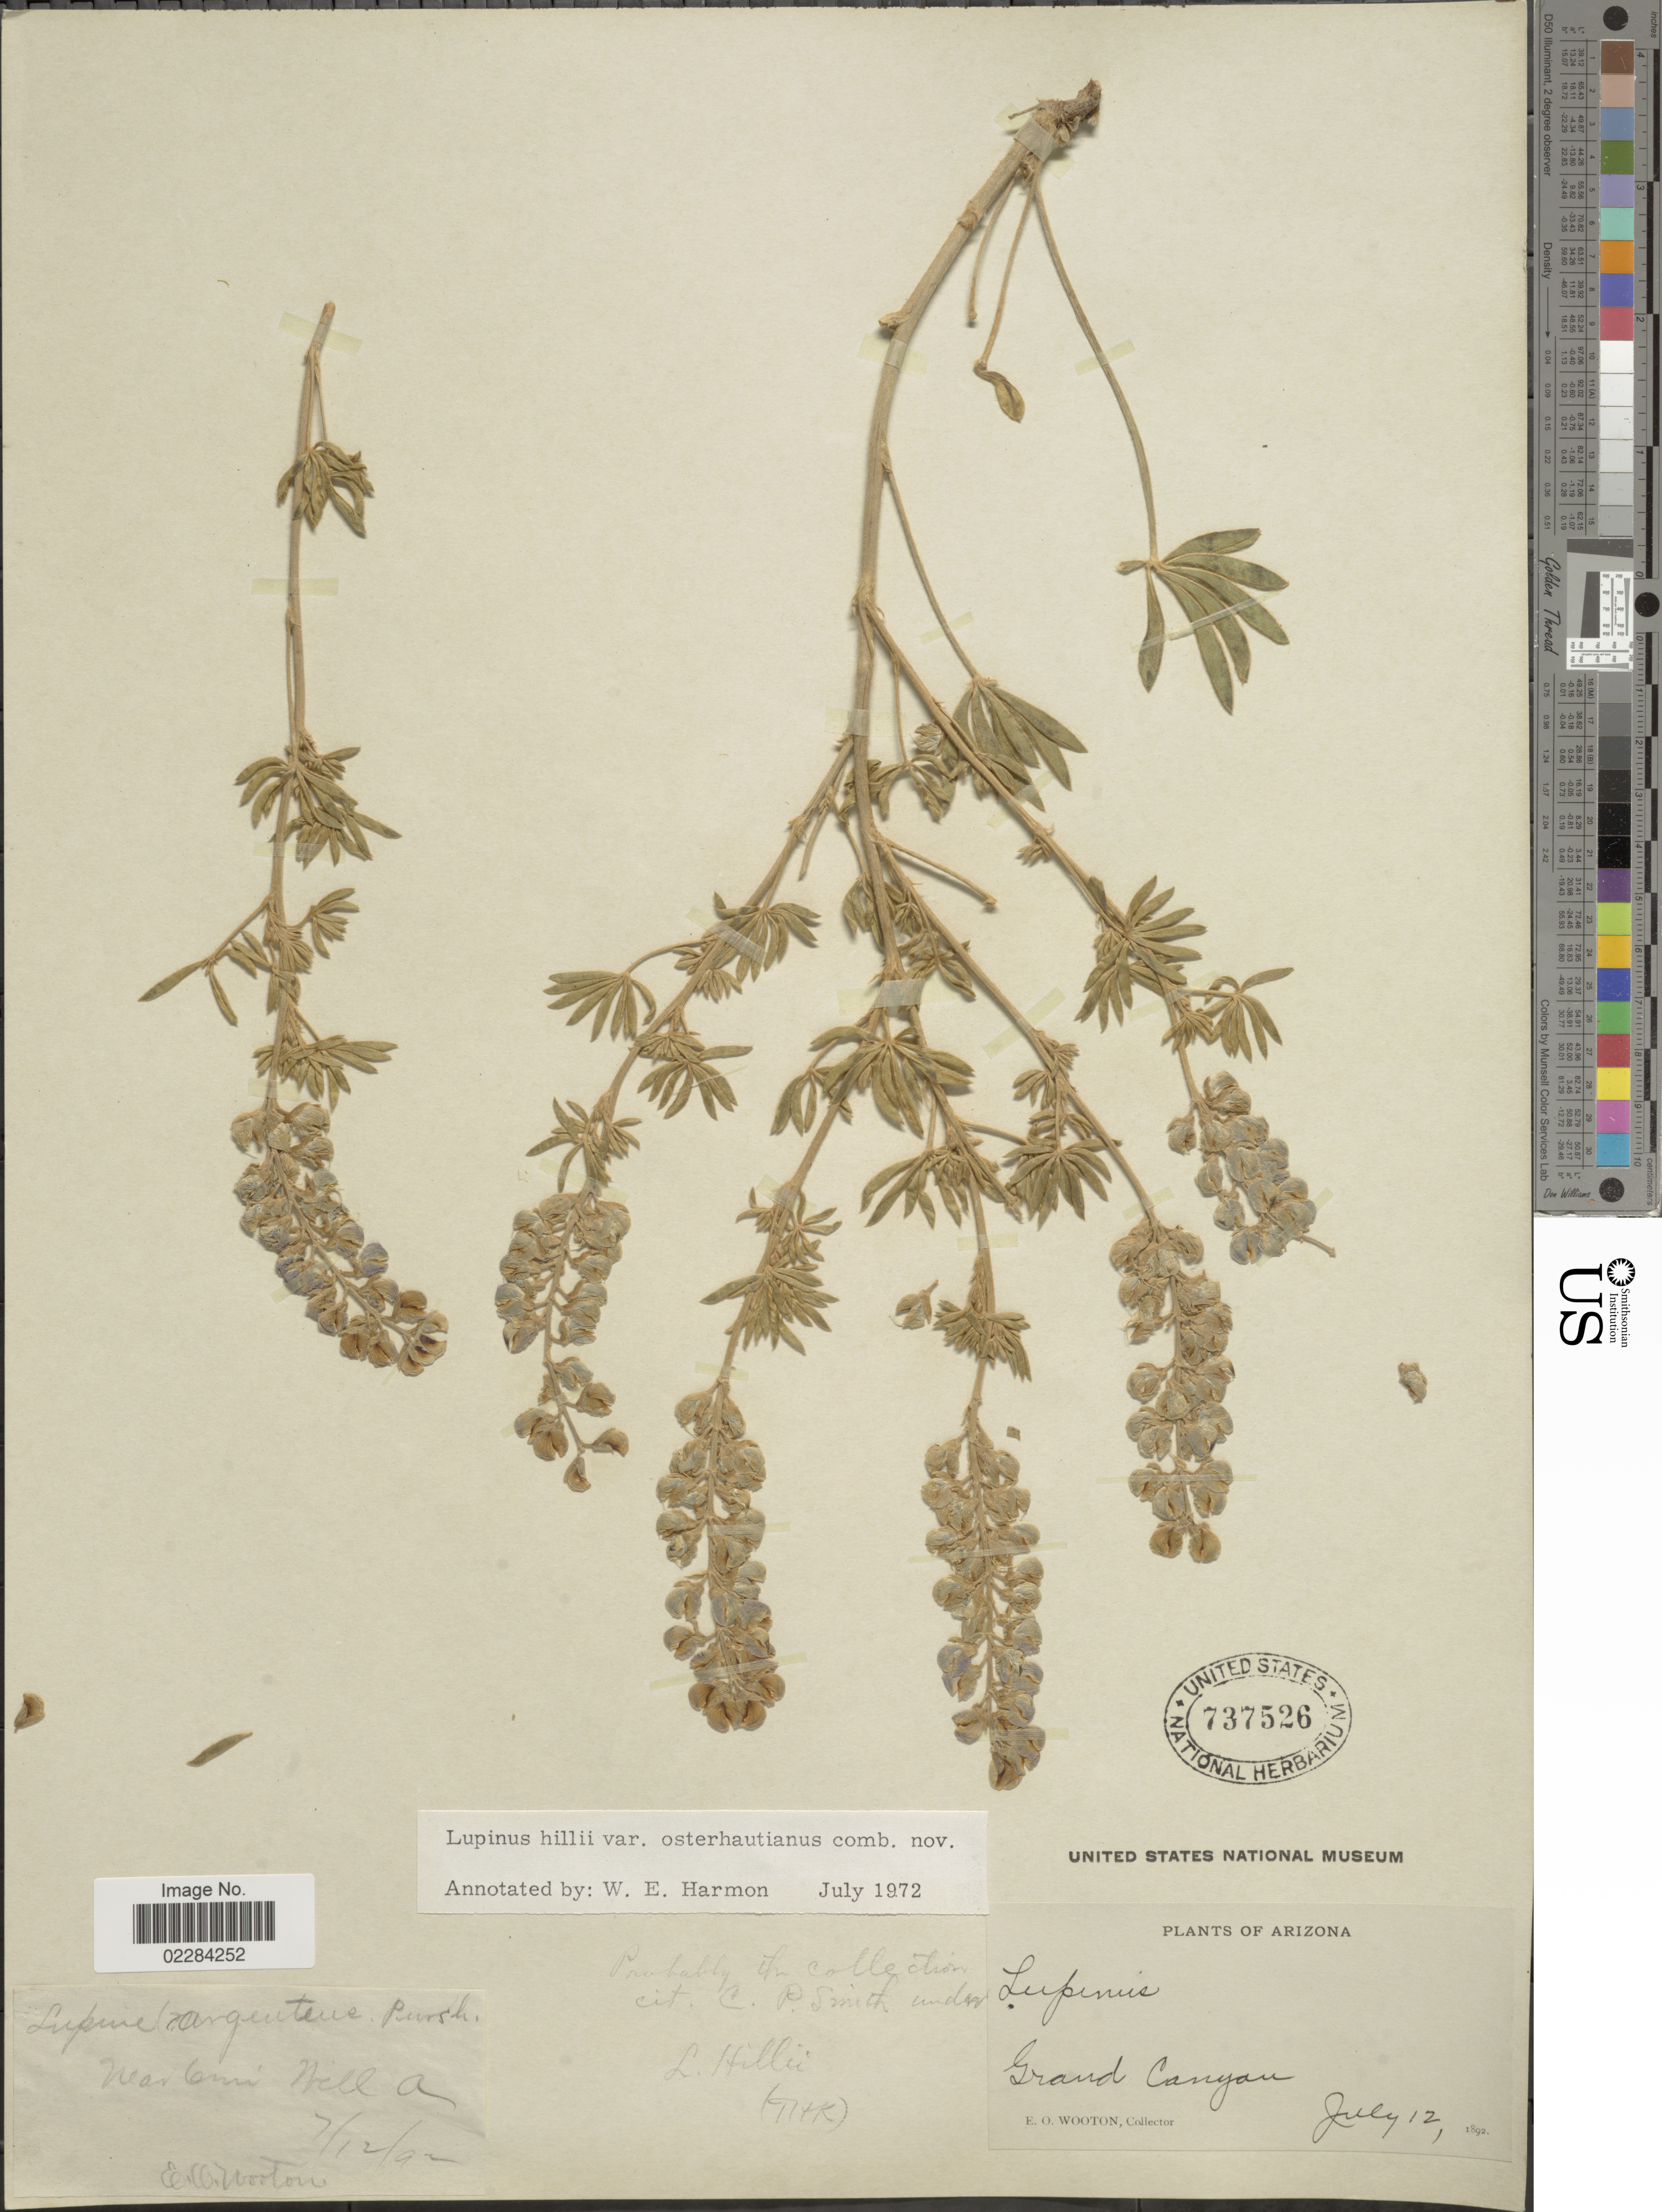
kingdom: Plantae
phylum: Tracheophyta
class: Magnoliopsida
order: Fabales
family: Fabaceae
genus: Lupinus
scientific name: Lupinus hillii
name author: Greene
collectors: E. O. Wooton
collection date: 1892-07-12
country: United States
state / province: Arizona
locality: Grand Canyon. Near 6mi Nell O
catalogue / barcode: US 737526